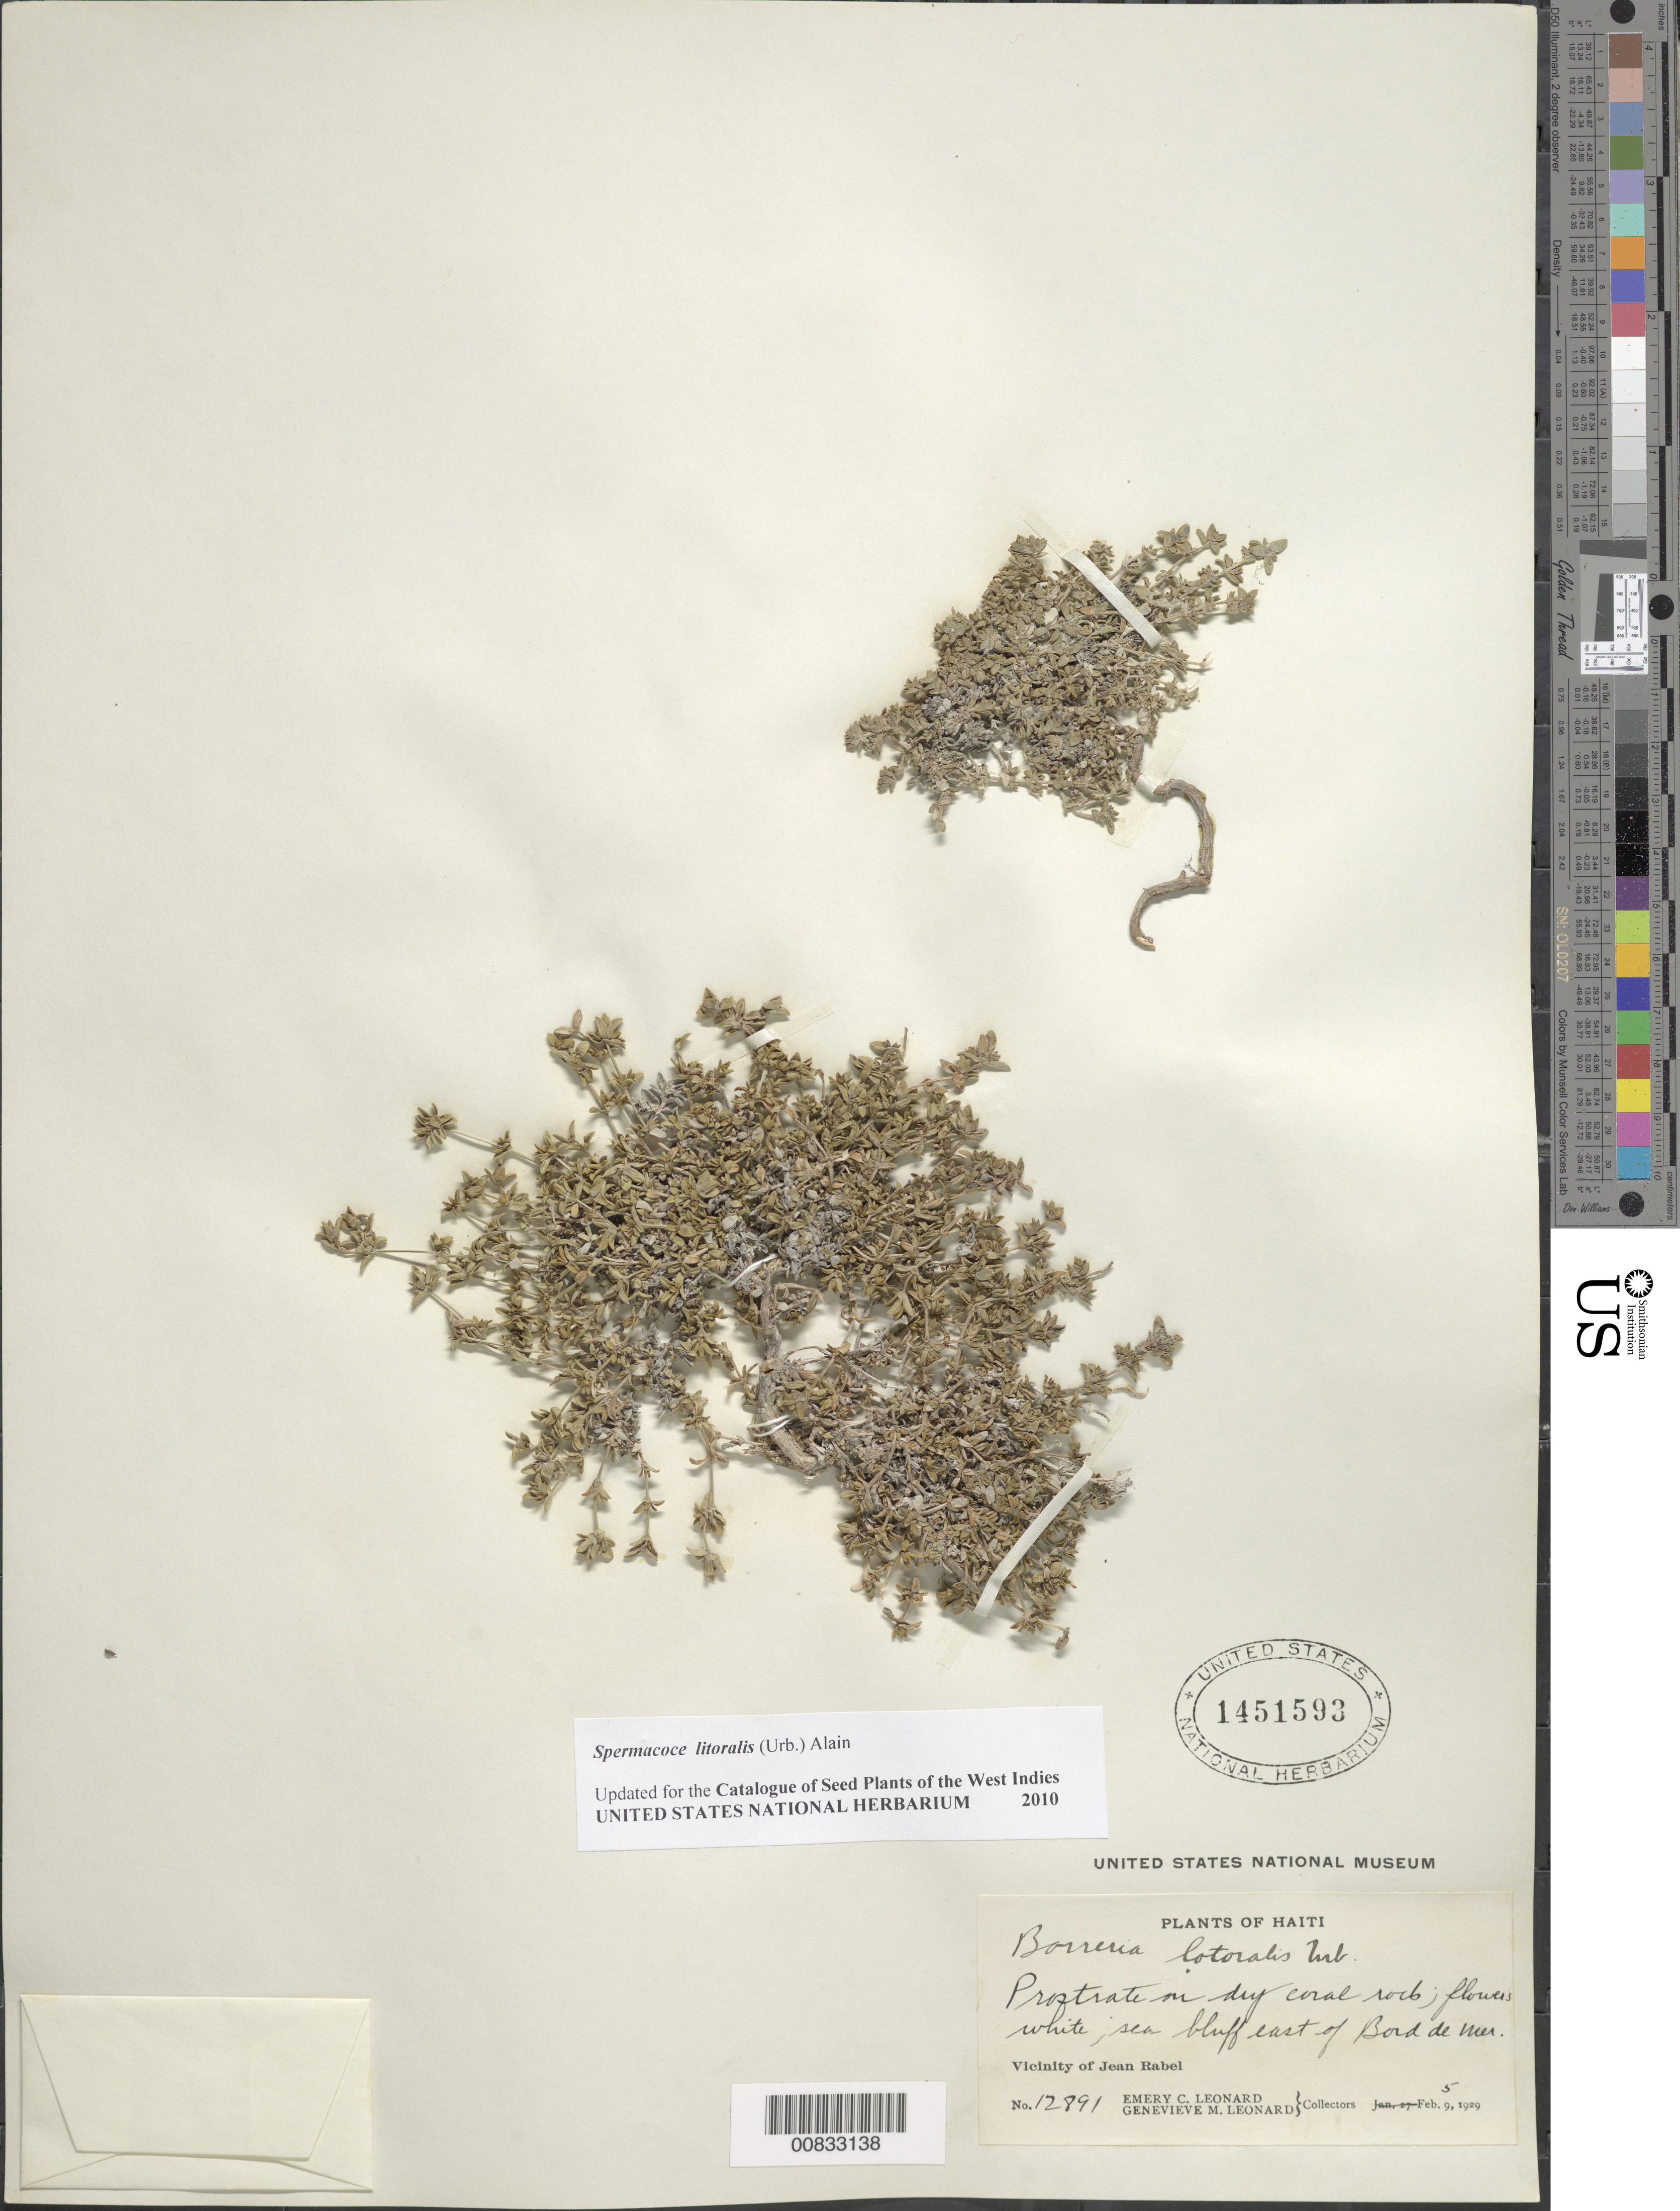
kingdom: Plantae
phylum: Tracheophyta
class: Magnoliopsida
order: Gentianales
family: Rubiaceae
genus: Spermacoce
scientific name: Spermacoce litoralis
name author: (Urb.) Alain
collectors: E. C. Leonard & G. M. Leonard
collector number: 12891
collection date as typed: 05 Feb 1929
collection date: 1929-02-05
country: Haiti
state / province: Nord-Ouest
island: Hispaniola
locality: Vicinity Jean Rabel, sea bluff E of Bord de Mer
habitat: Dry coral rock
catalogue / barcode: US 1451593